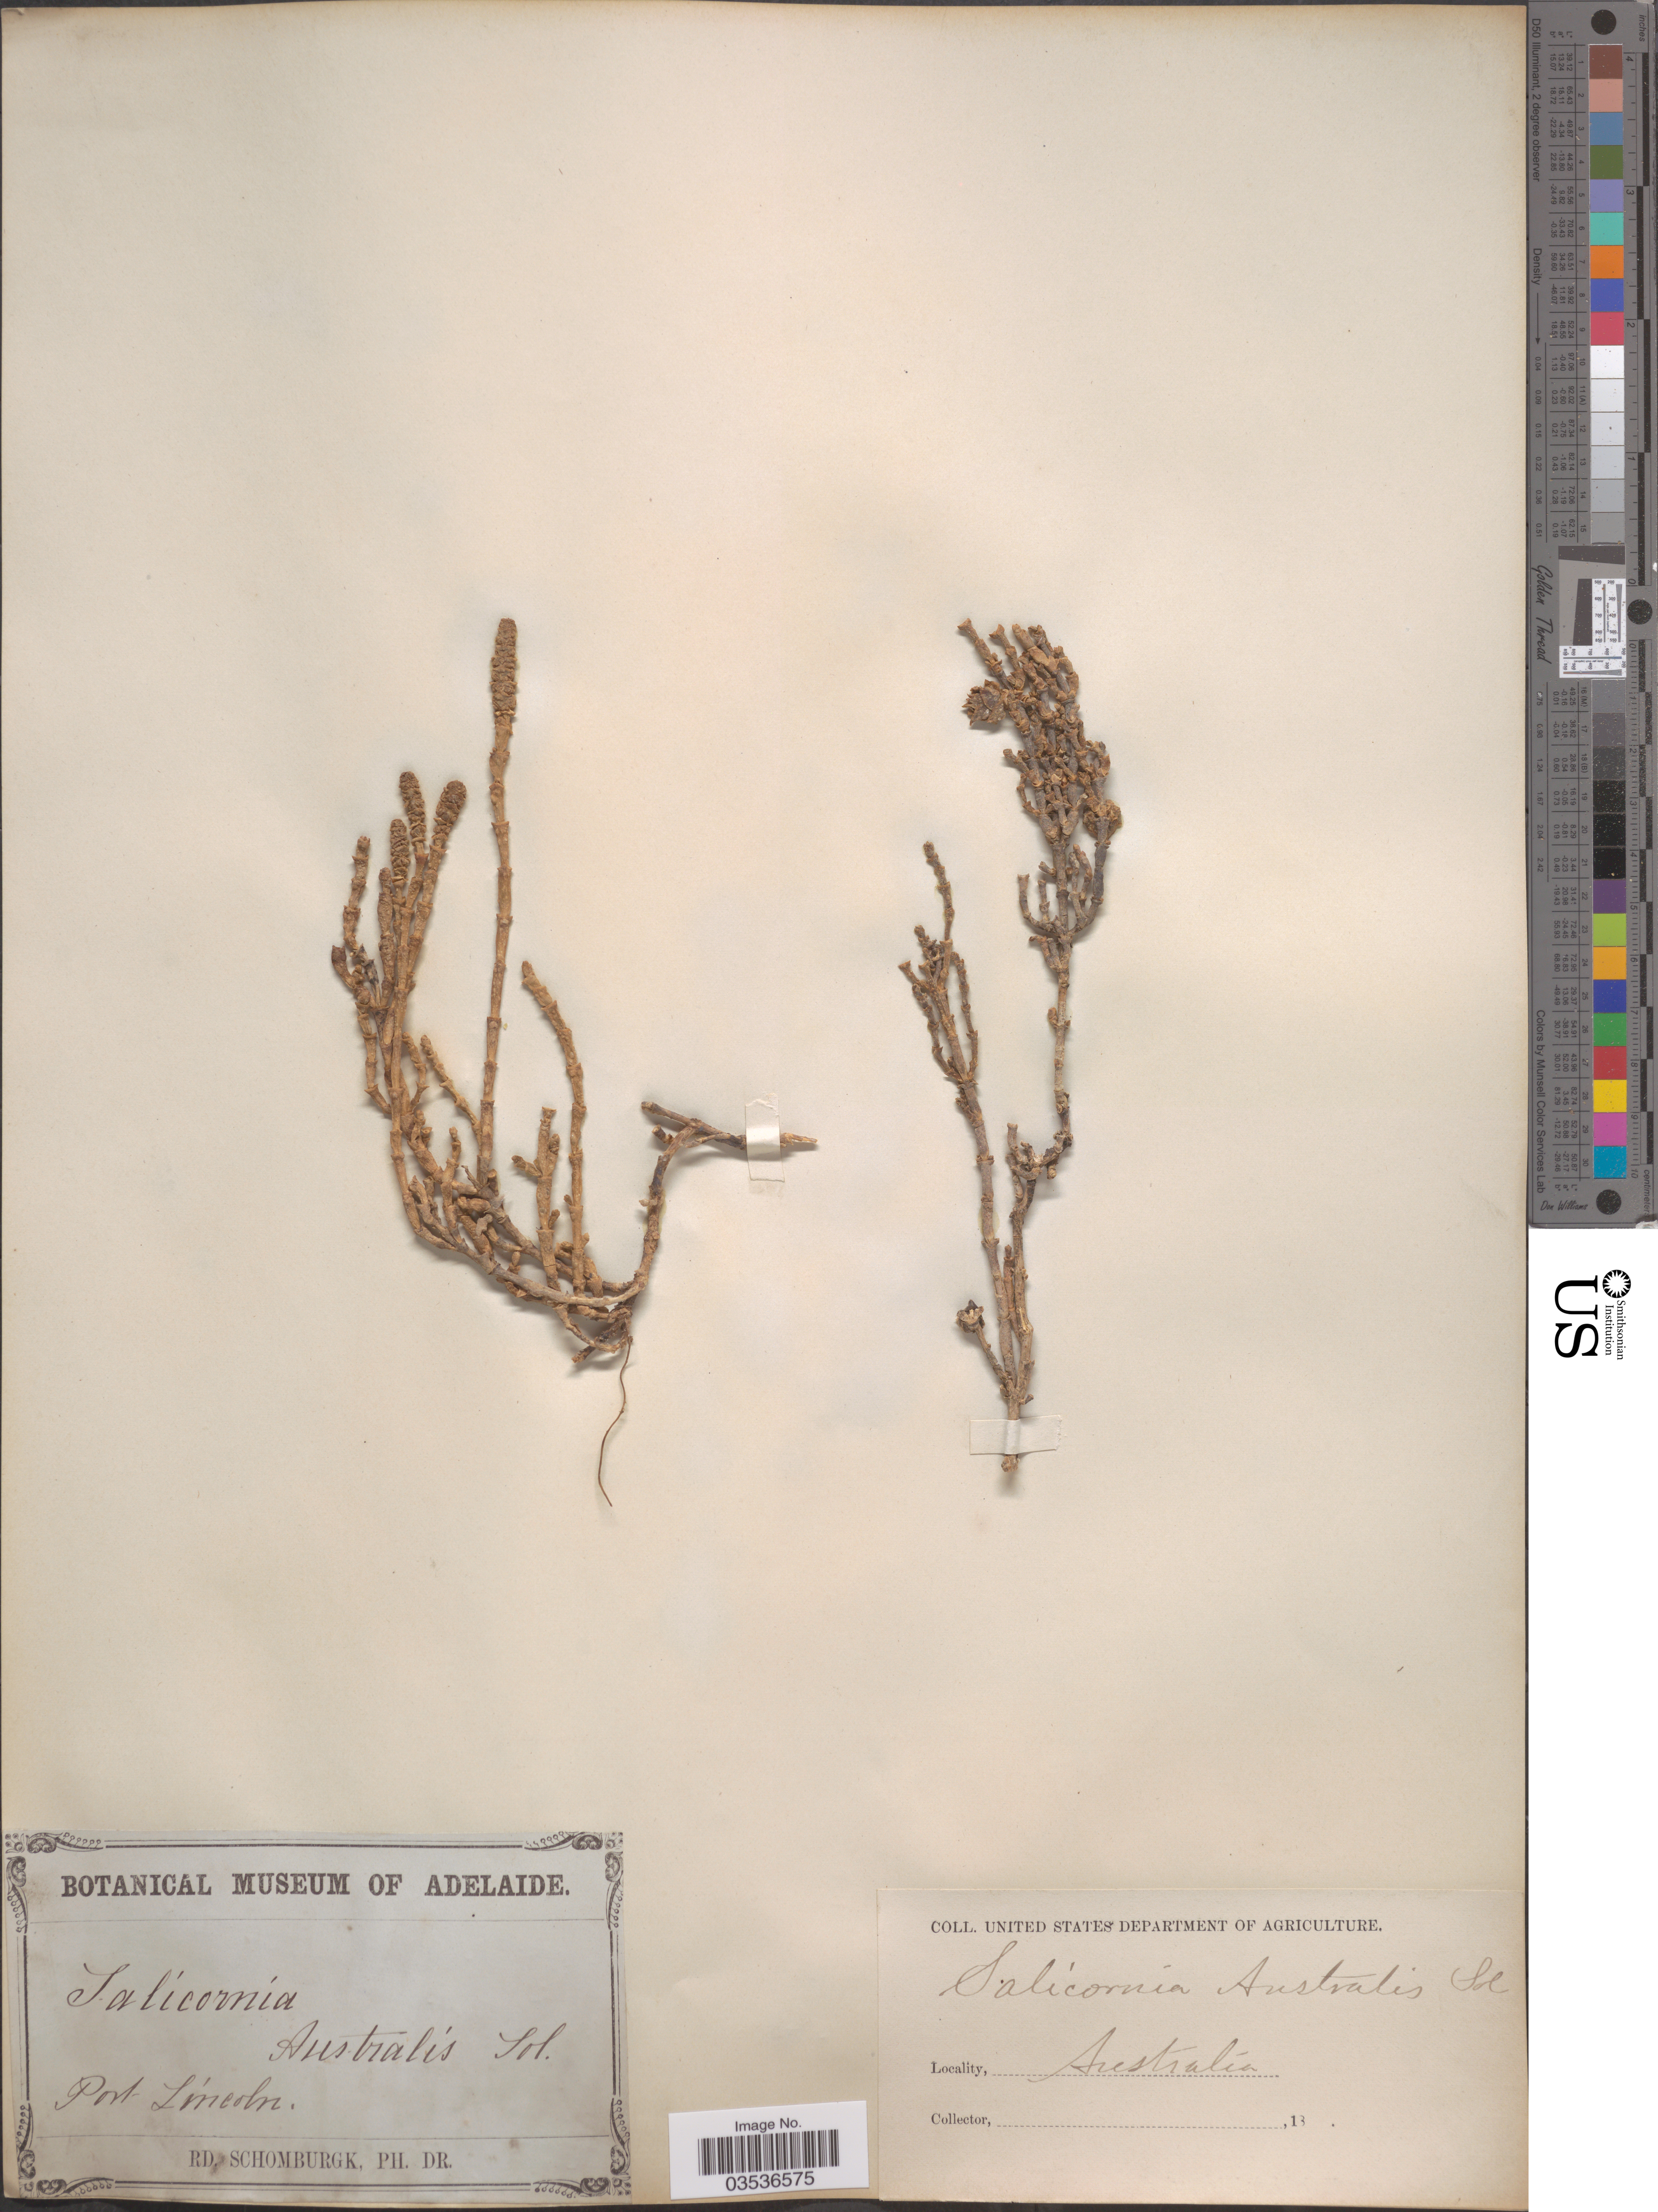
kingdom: Plantae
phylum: Tracheophyta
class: Magnoliopsida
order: Caryophyllales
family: Amaranthaceae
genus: Salicornia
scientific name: Salicornia quinqueflora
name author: Bunge ex Ung.-Sternb.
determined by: Strong, Mark T., (BOT), Smithsonian Institution - National Museum of Natural History (UNITED STATES)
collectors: M. R. Schomburgk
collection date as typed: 18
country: Australia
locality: Port Lincoln.